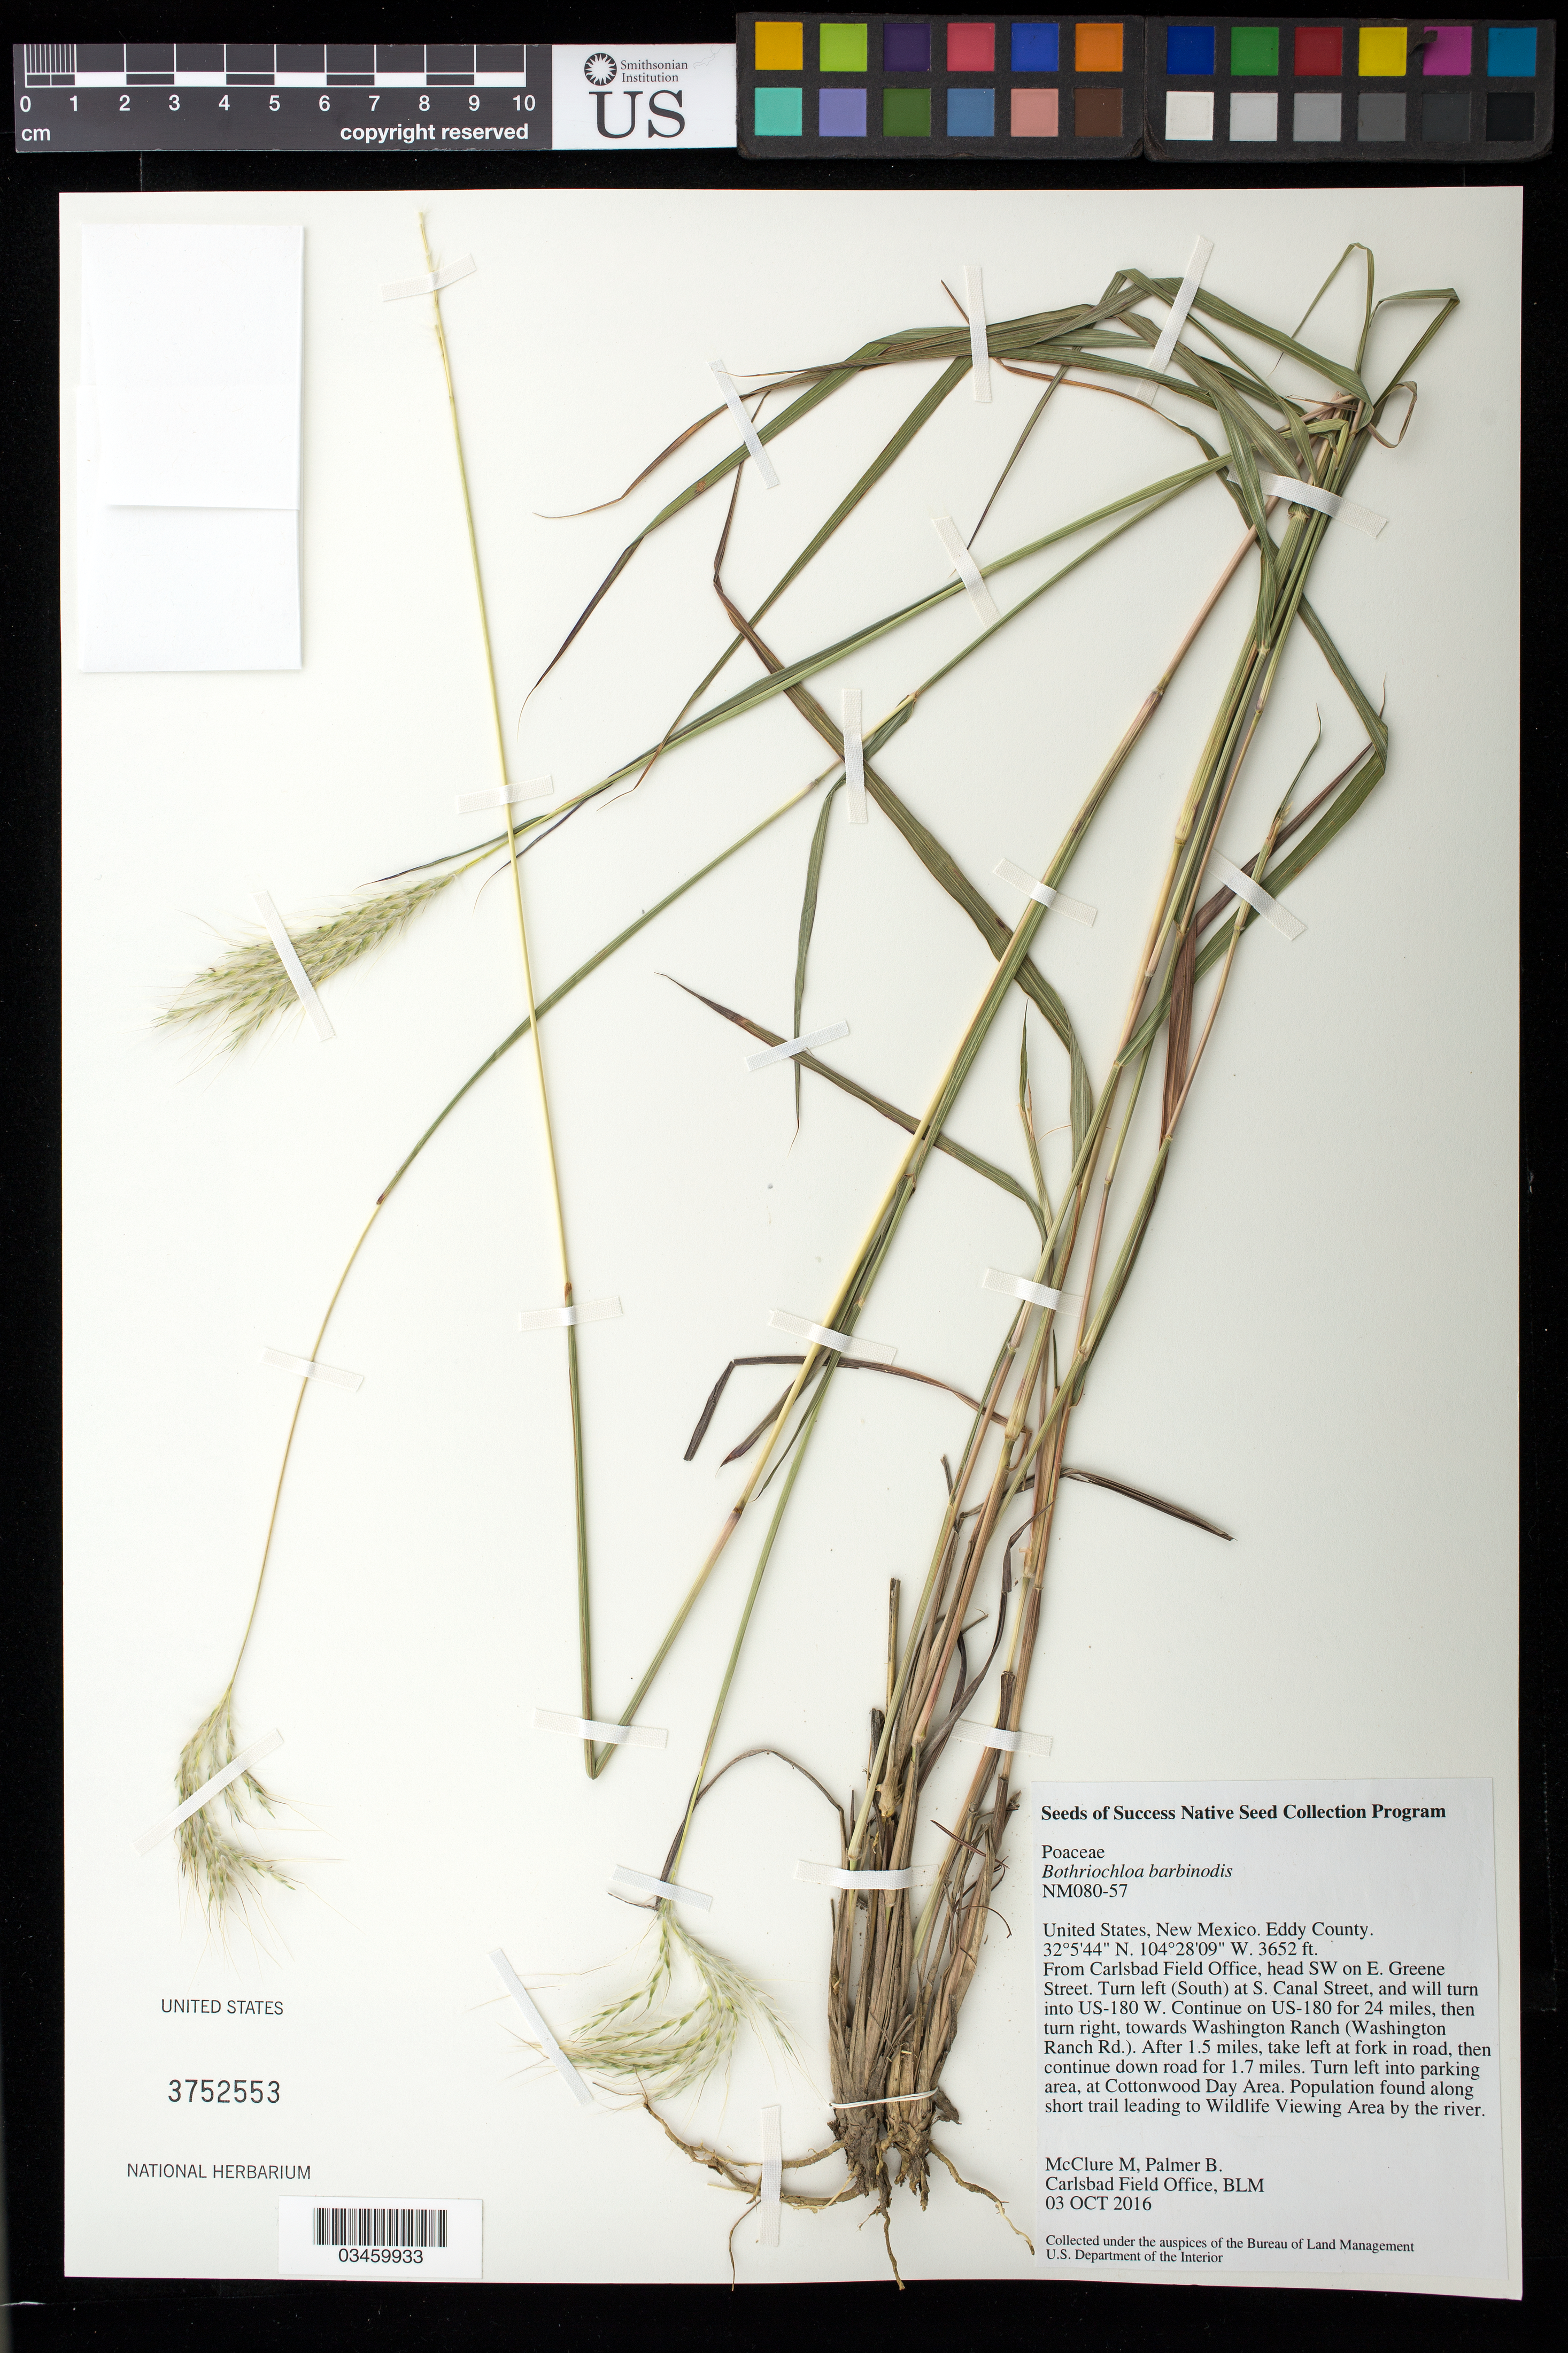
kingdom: Plantae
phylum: Tracheophyta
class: Liliopsida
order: Poales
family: Poaceae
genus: Bothriochloa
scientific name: Bothriochloa barbinodis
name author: (Lag.) Herter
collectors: M. McClure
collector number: NM080-57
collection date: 2016-10-03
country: United States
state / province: New Mexico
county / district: Eddy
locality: Washington Ranch, Black River, Cottonwood Day Area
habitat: R042XC017NM- Population found along recreational trail leading towards the river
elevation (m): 1113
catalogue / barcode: US 3752553